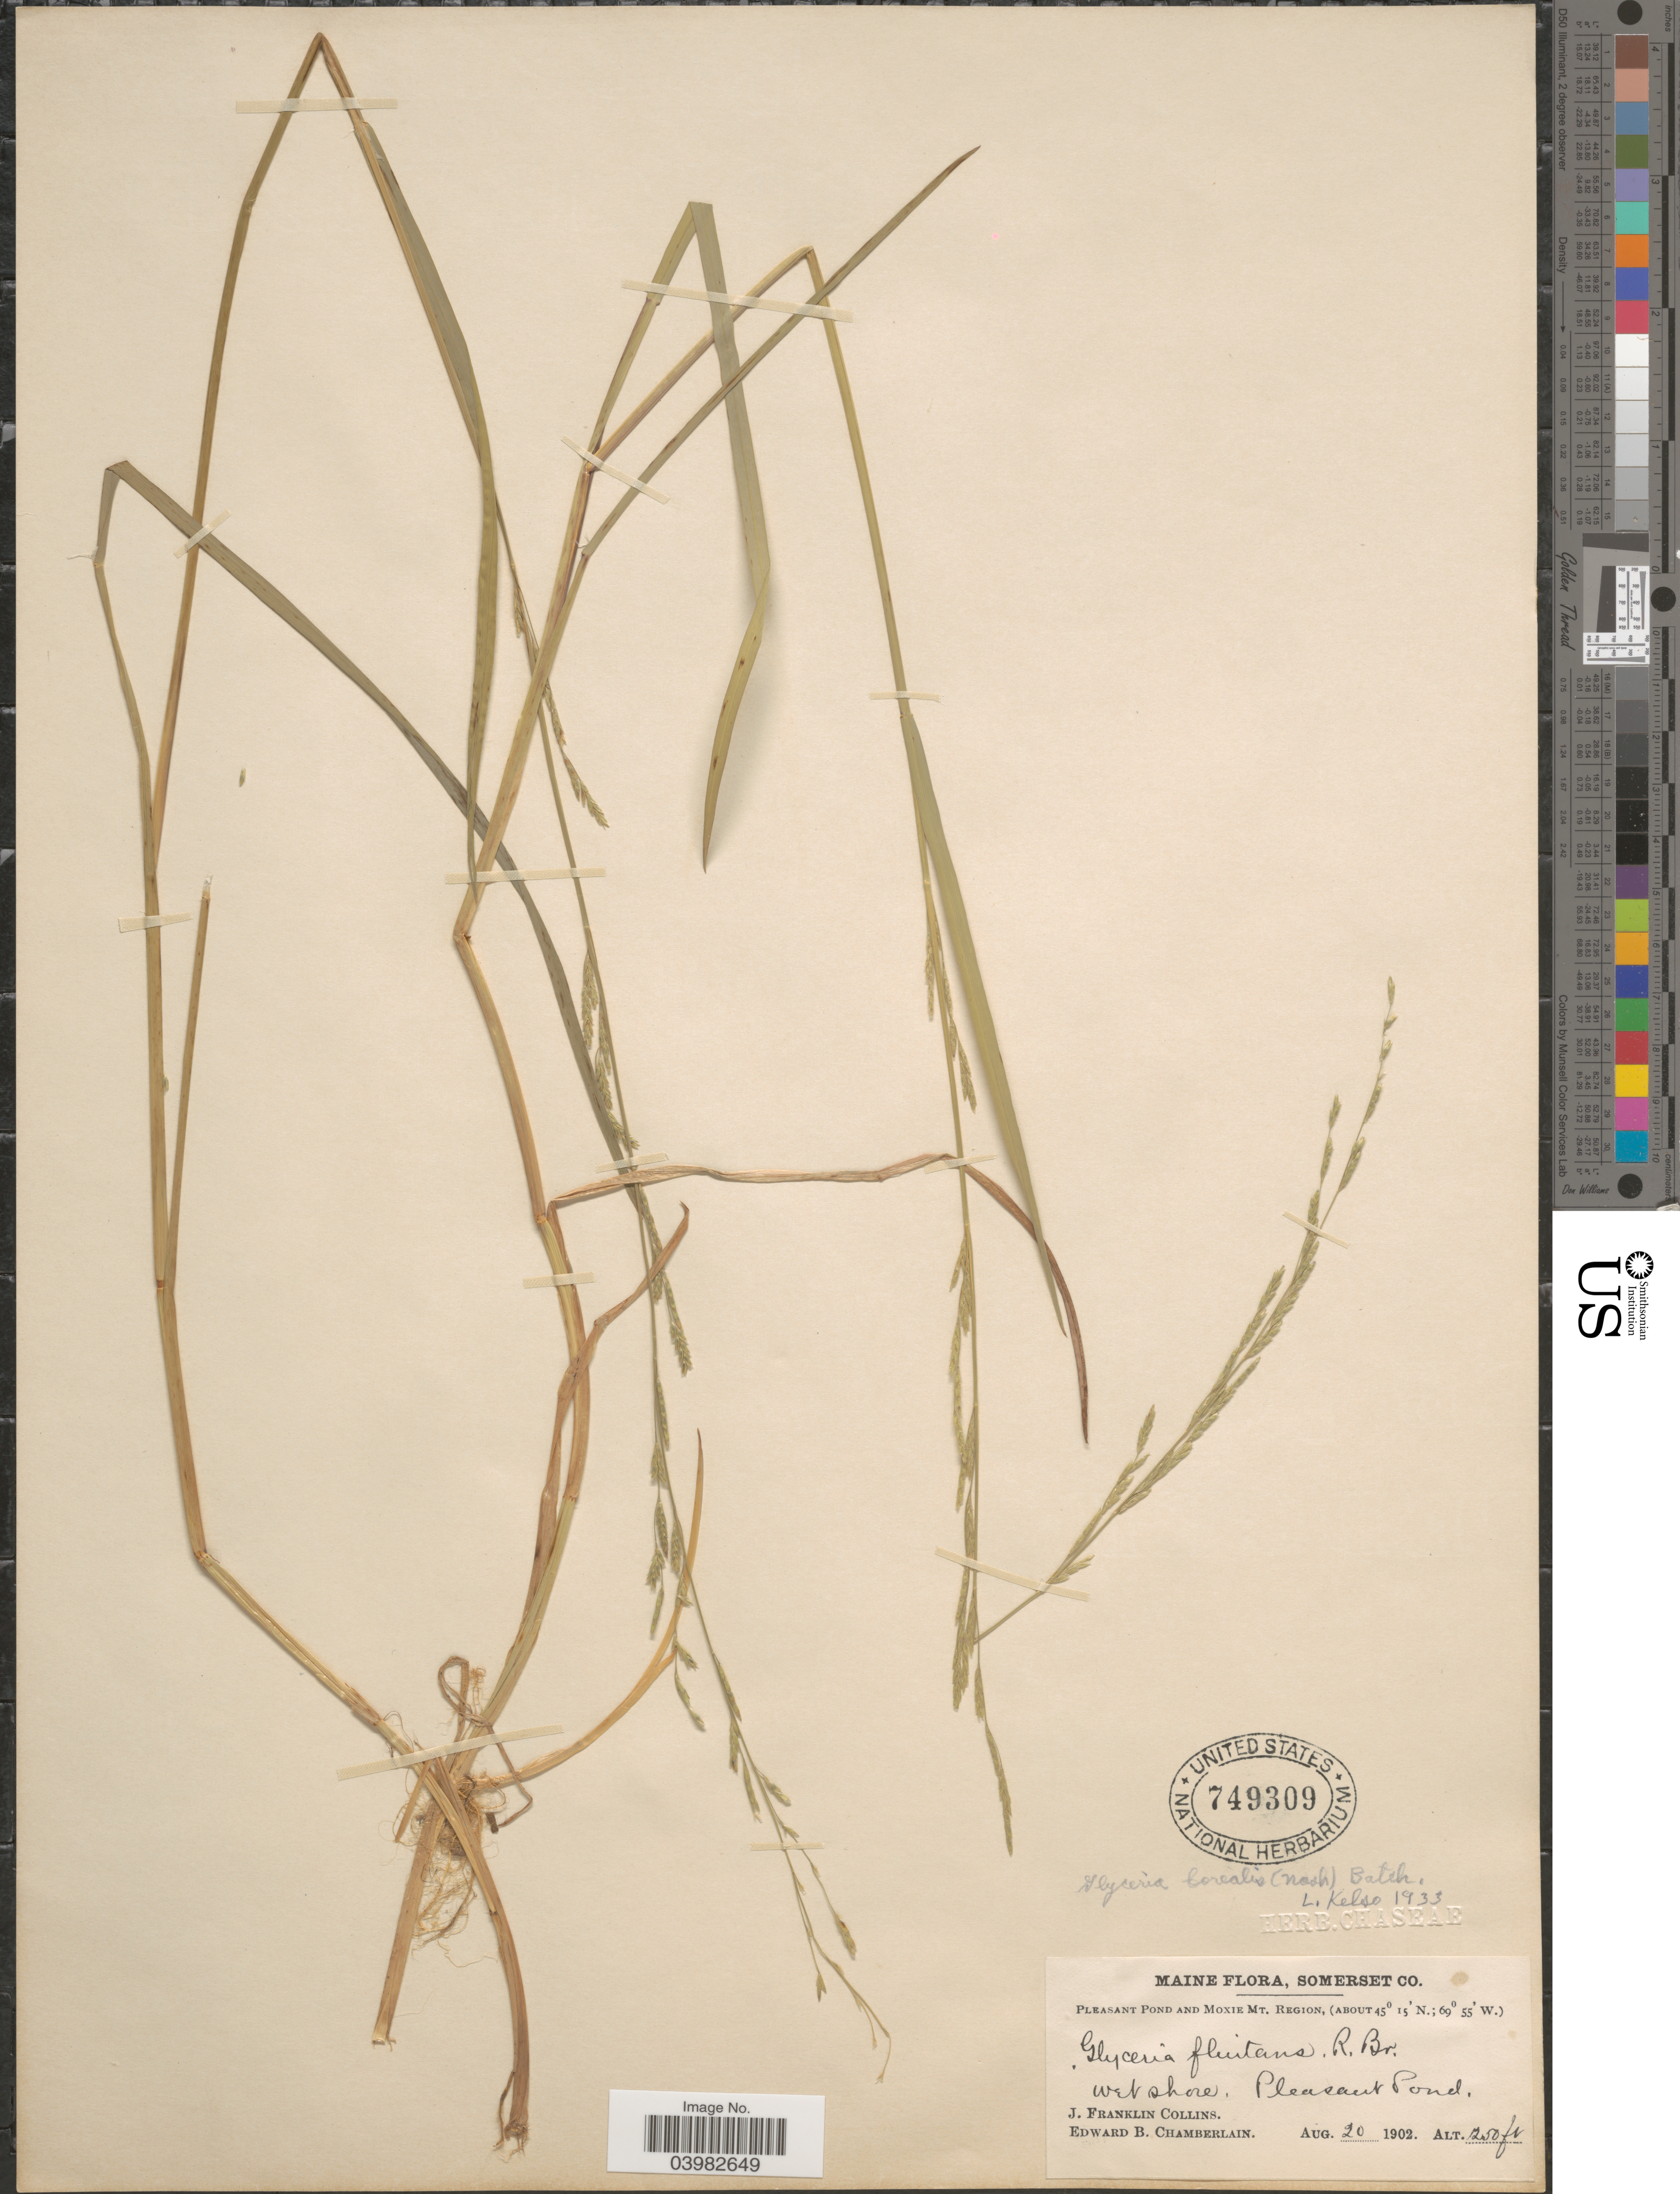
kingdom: Plantae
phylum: Tracheophyta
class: Liliopsida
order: Poales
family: Poaceae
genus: Glyceria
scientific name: Glyceria borealis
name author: (Nash) Batchelder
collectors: J. Collins & E. Chamberlain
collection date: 1902-08-20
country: United States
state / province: Maine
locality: Somerset Co. Pleasant Pond and Moxie Mt. Region. Pleasant Pond.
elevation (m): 76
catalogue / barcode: US 749309